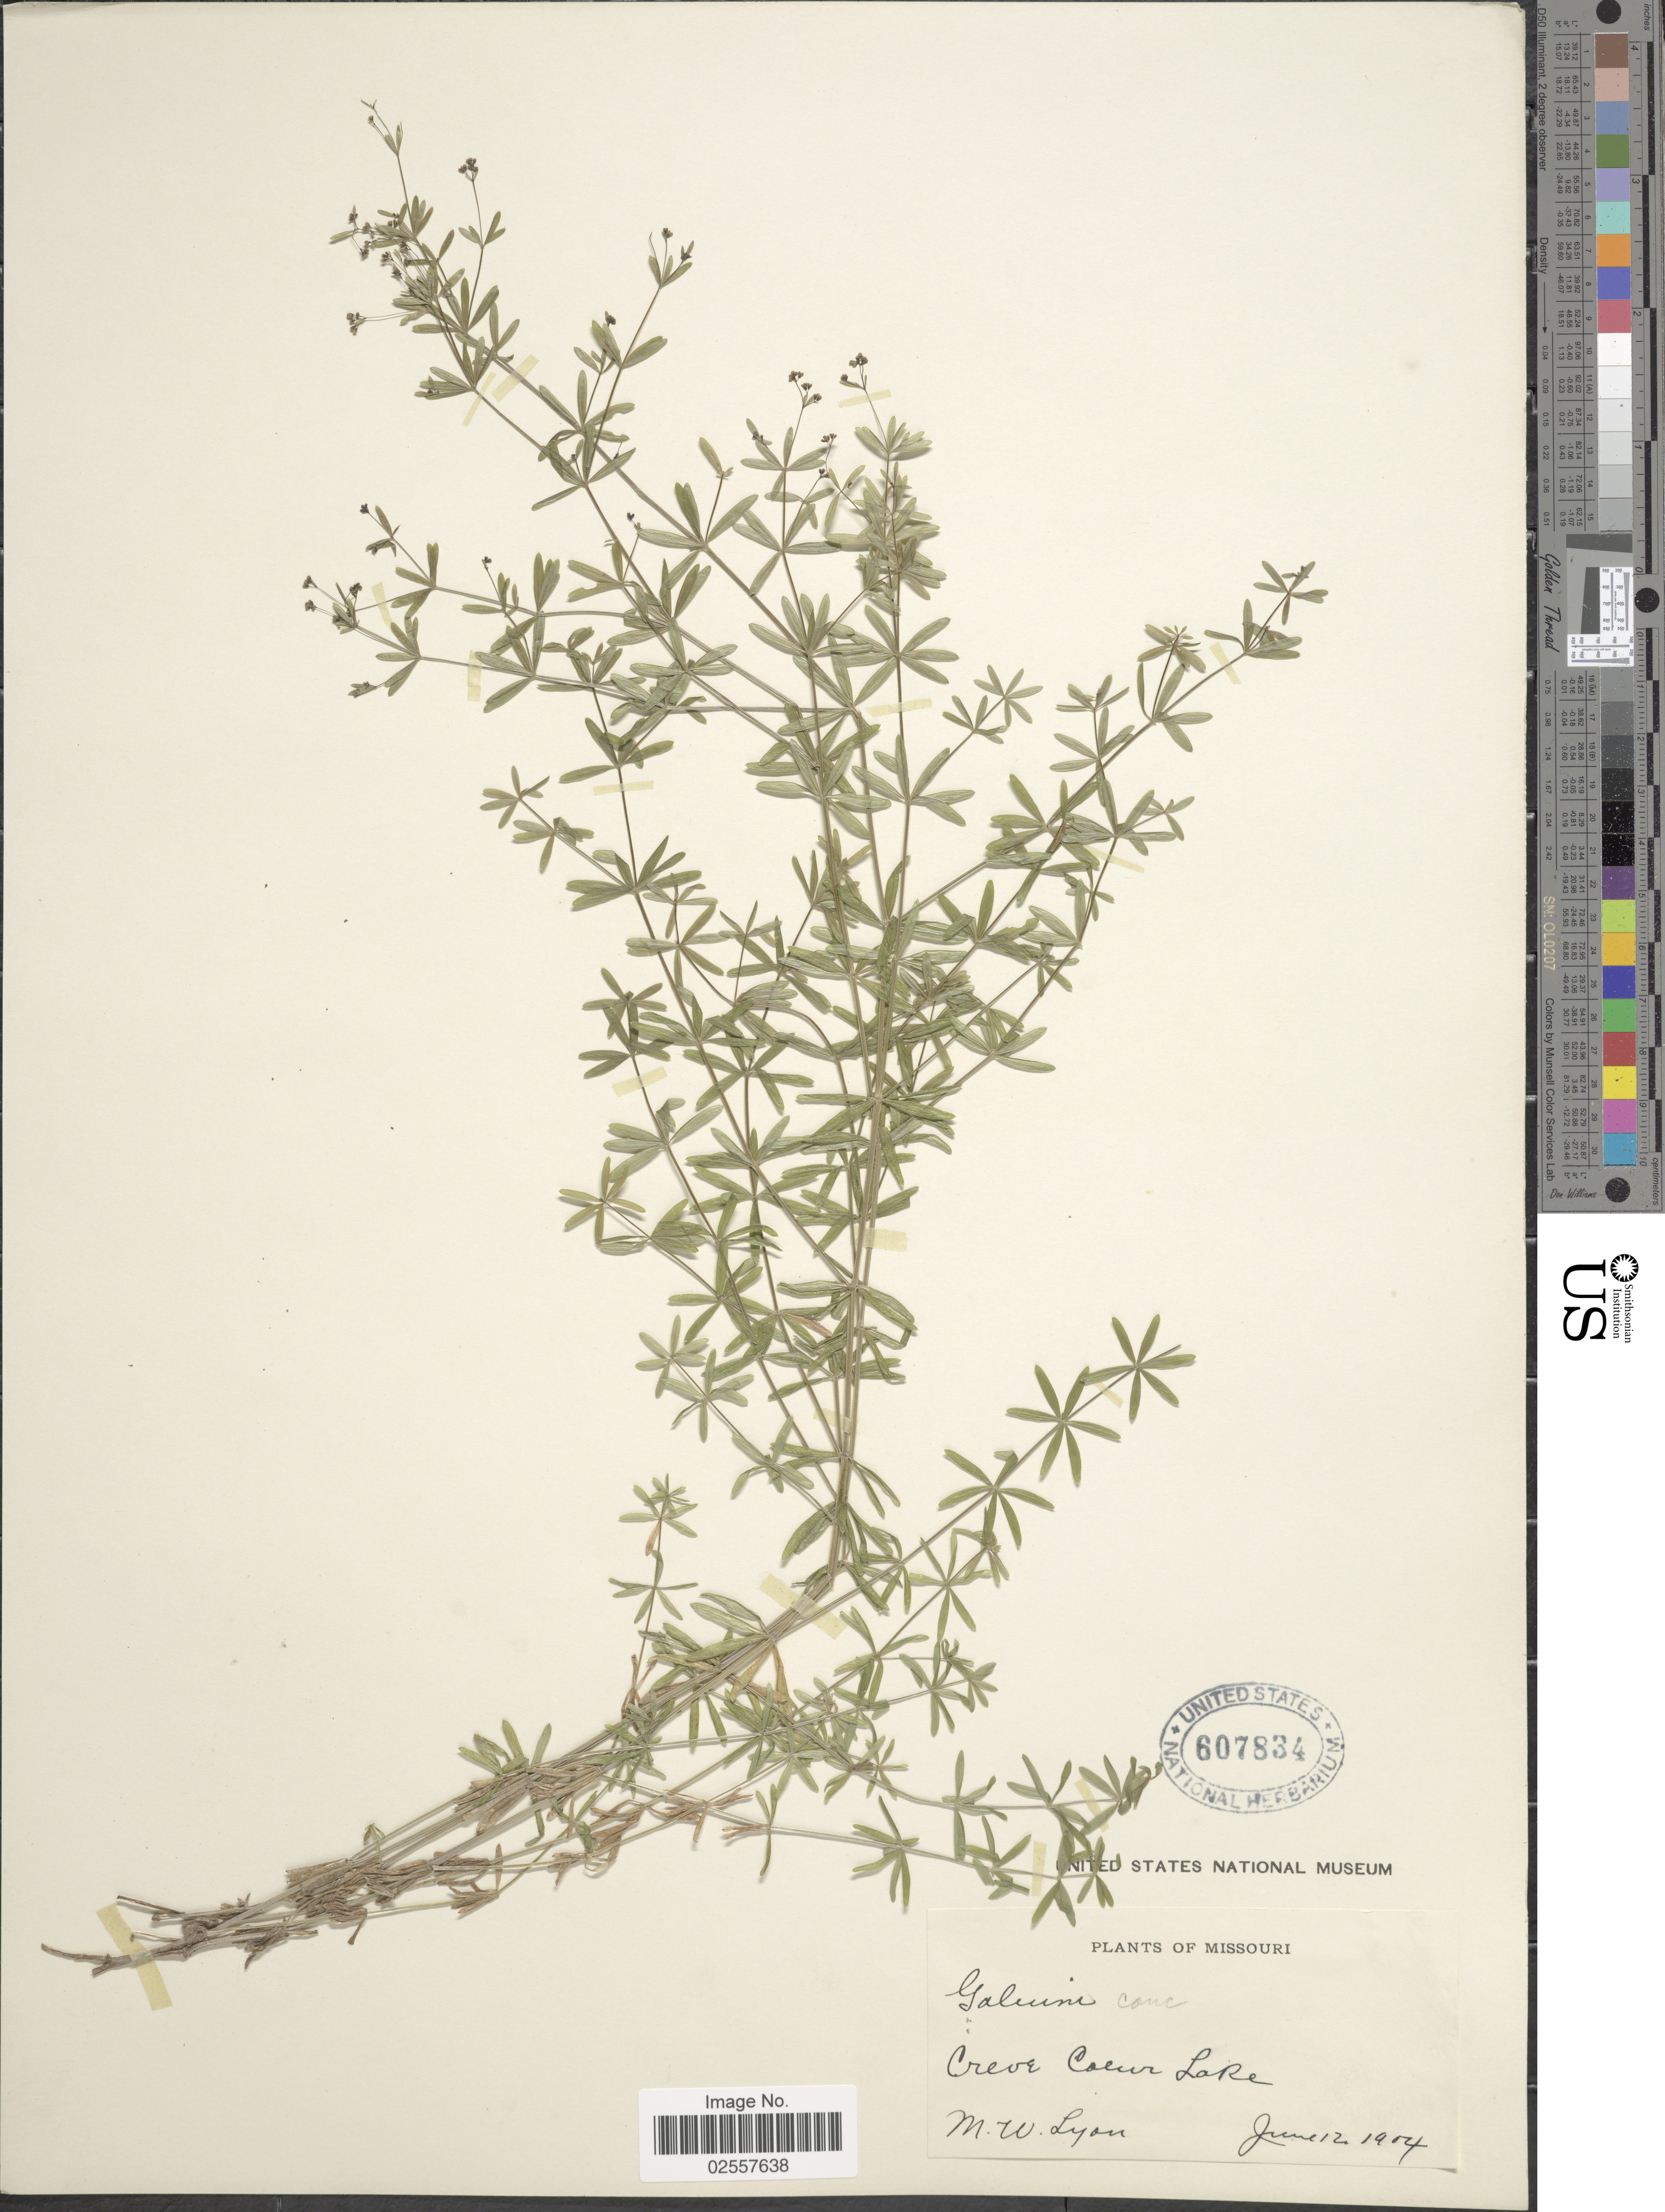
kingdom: Plantae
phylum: Tracheophyta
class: Magnoliopsida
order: Gentianales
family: Rubiaceae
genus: Galium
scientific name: Galium concinnum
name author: Torr. & A. Gray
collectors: M. W. Lyon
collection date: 1904-06-12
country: United States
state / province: Missouri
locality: Creve Coeur Lake.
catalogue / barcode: US 607834